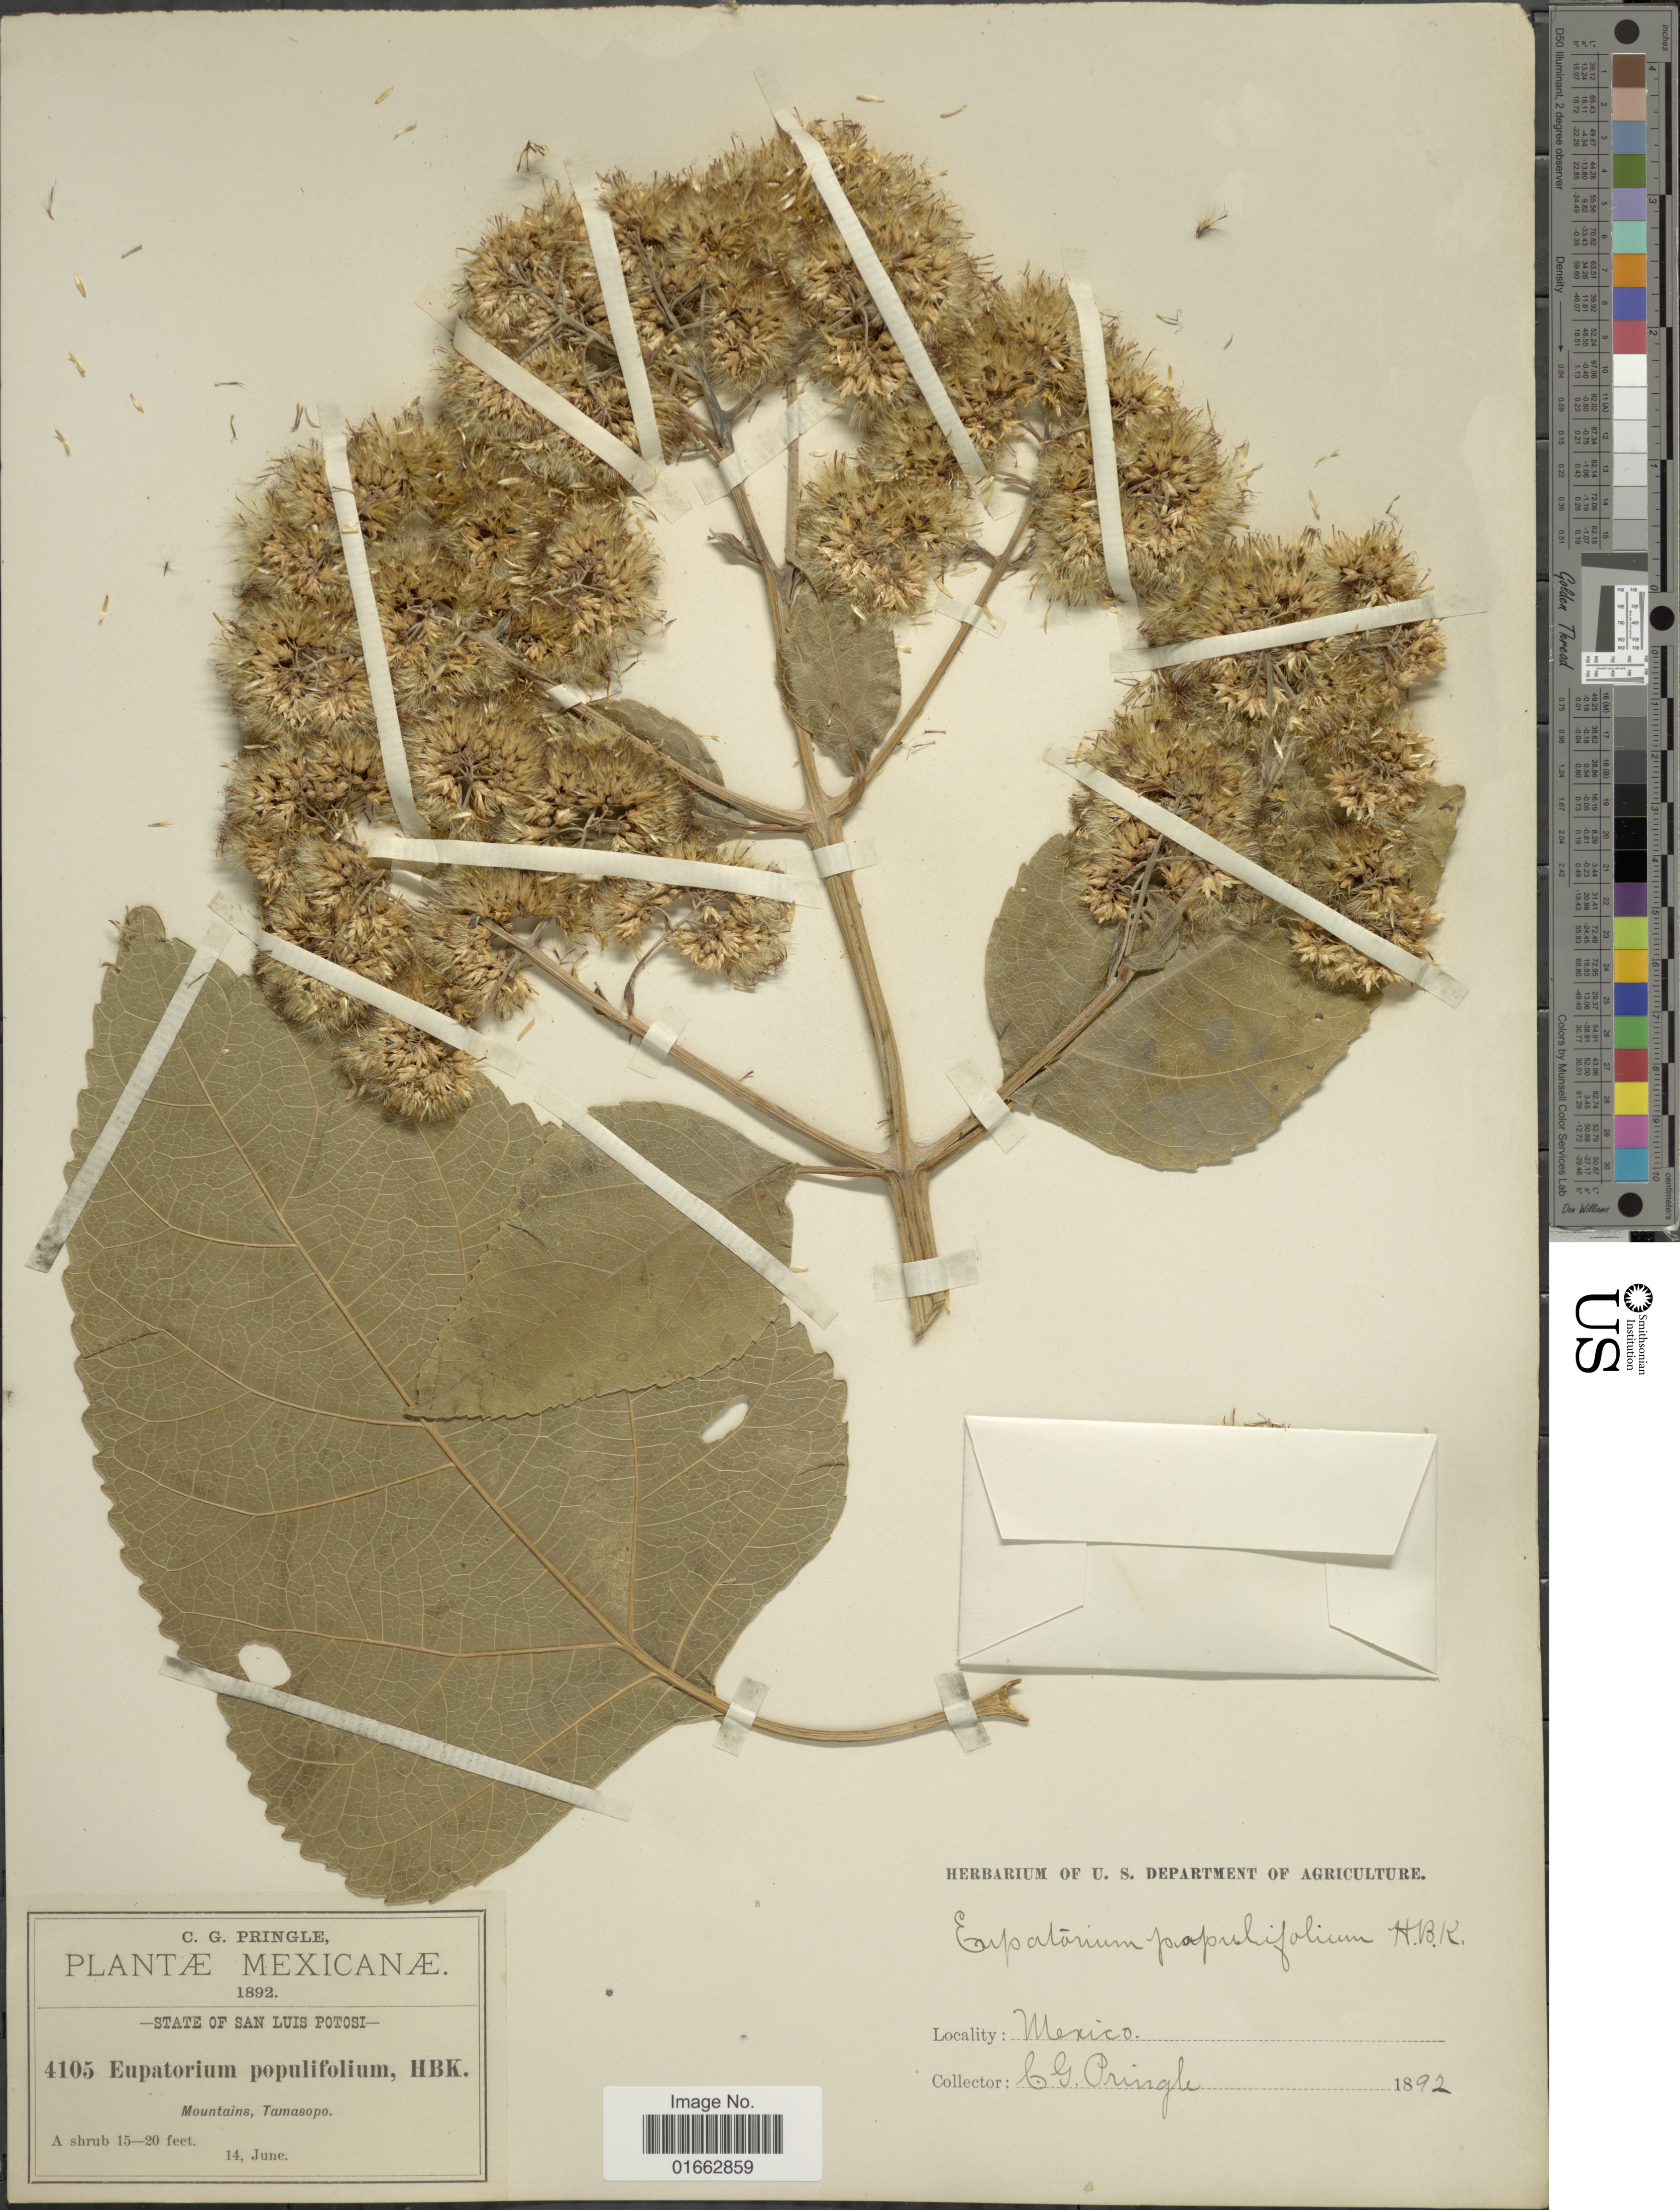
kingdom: Plantae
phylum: Tracheophyta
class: Magnoliopsida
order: Asterales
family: Asteraceae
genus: Critonia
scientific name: Critonia morifolia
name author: (Mill.) R.M. King & H. Rob.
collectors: C. G. Pringle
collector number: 4105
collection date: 1892-06-14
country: Mexico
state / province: San Luis Potosí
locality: Mountains, Tamasopo